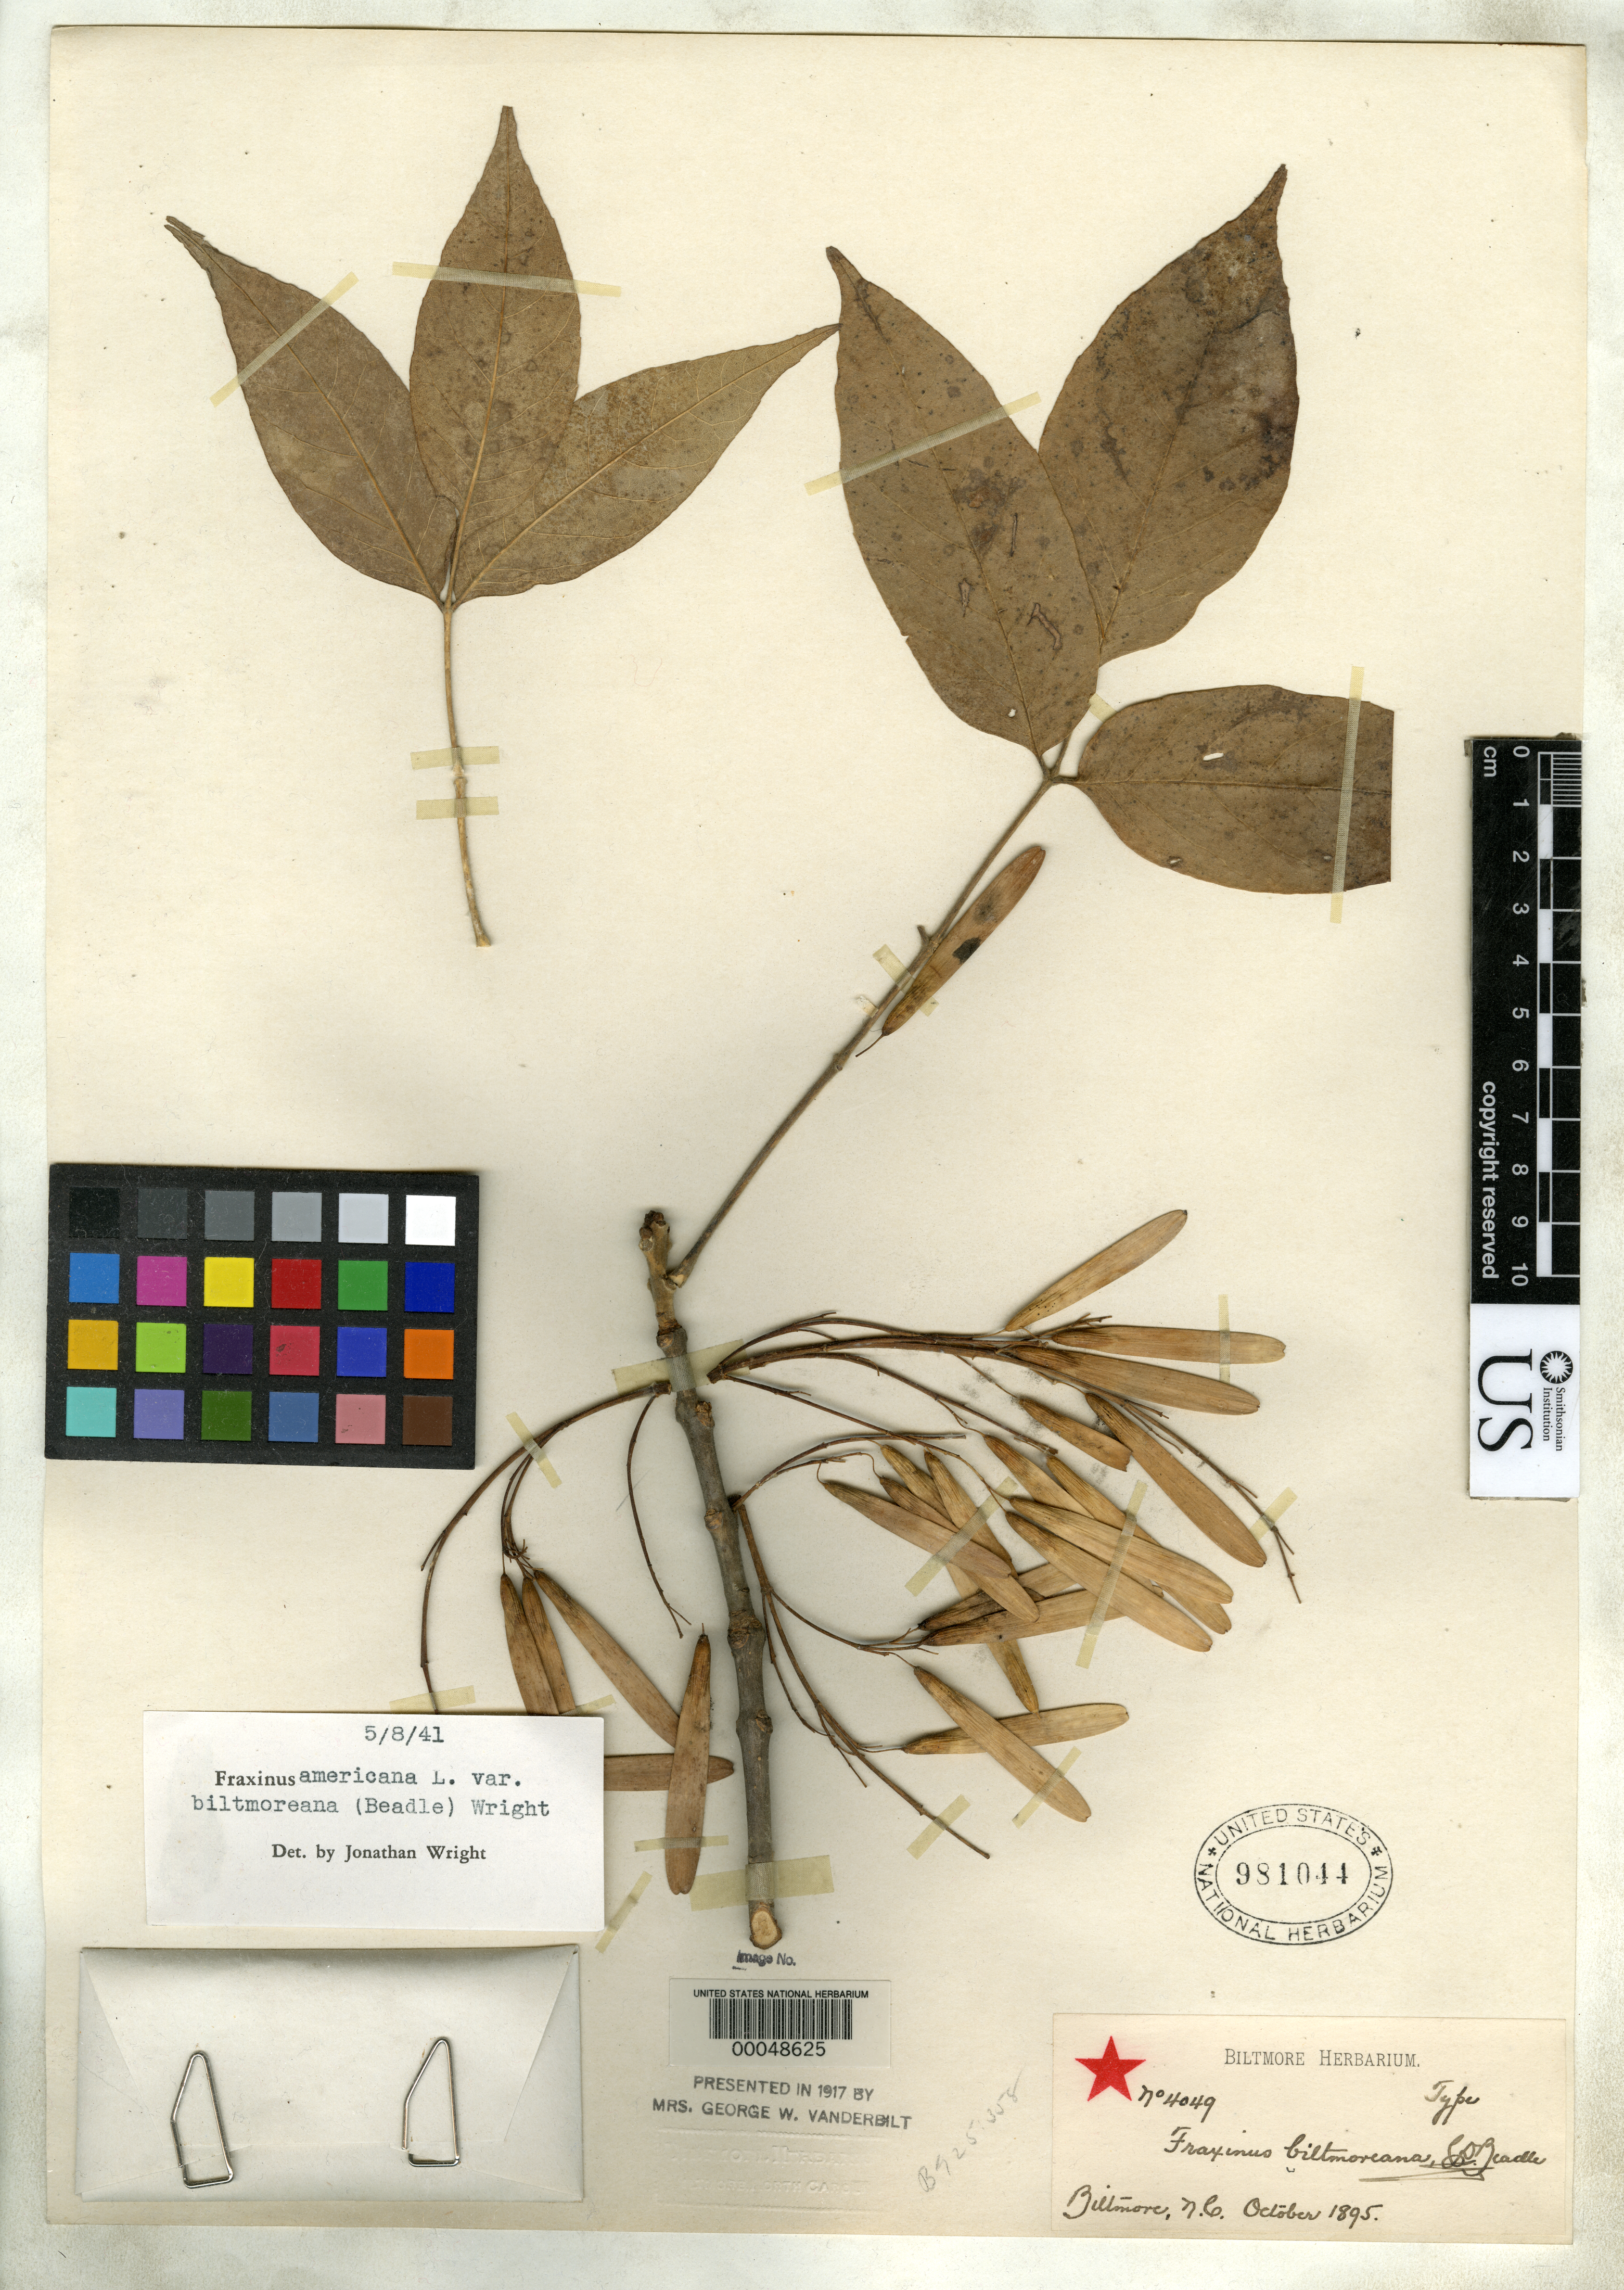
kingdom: Plantae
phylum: Tracheophyta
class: Magnoliopsida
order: Lamiales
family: Oleaceae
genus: Fraxinus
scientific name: Fraxinus biltmoreana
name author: Beadle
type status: Type Collection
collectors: ex herb. Biltmore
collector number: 4049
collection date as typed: Oct 1895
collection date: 1895-10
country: United States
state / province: North Carolina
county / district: Buncombe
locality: Biltmore.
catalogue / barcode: US 981044